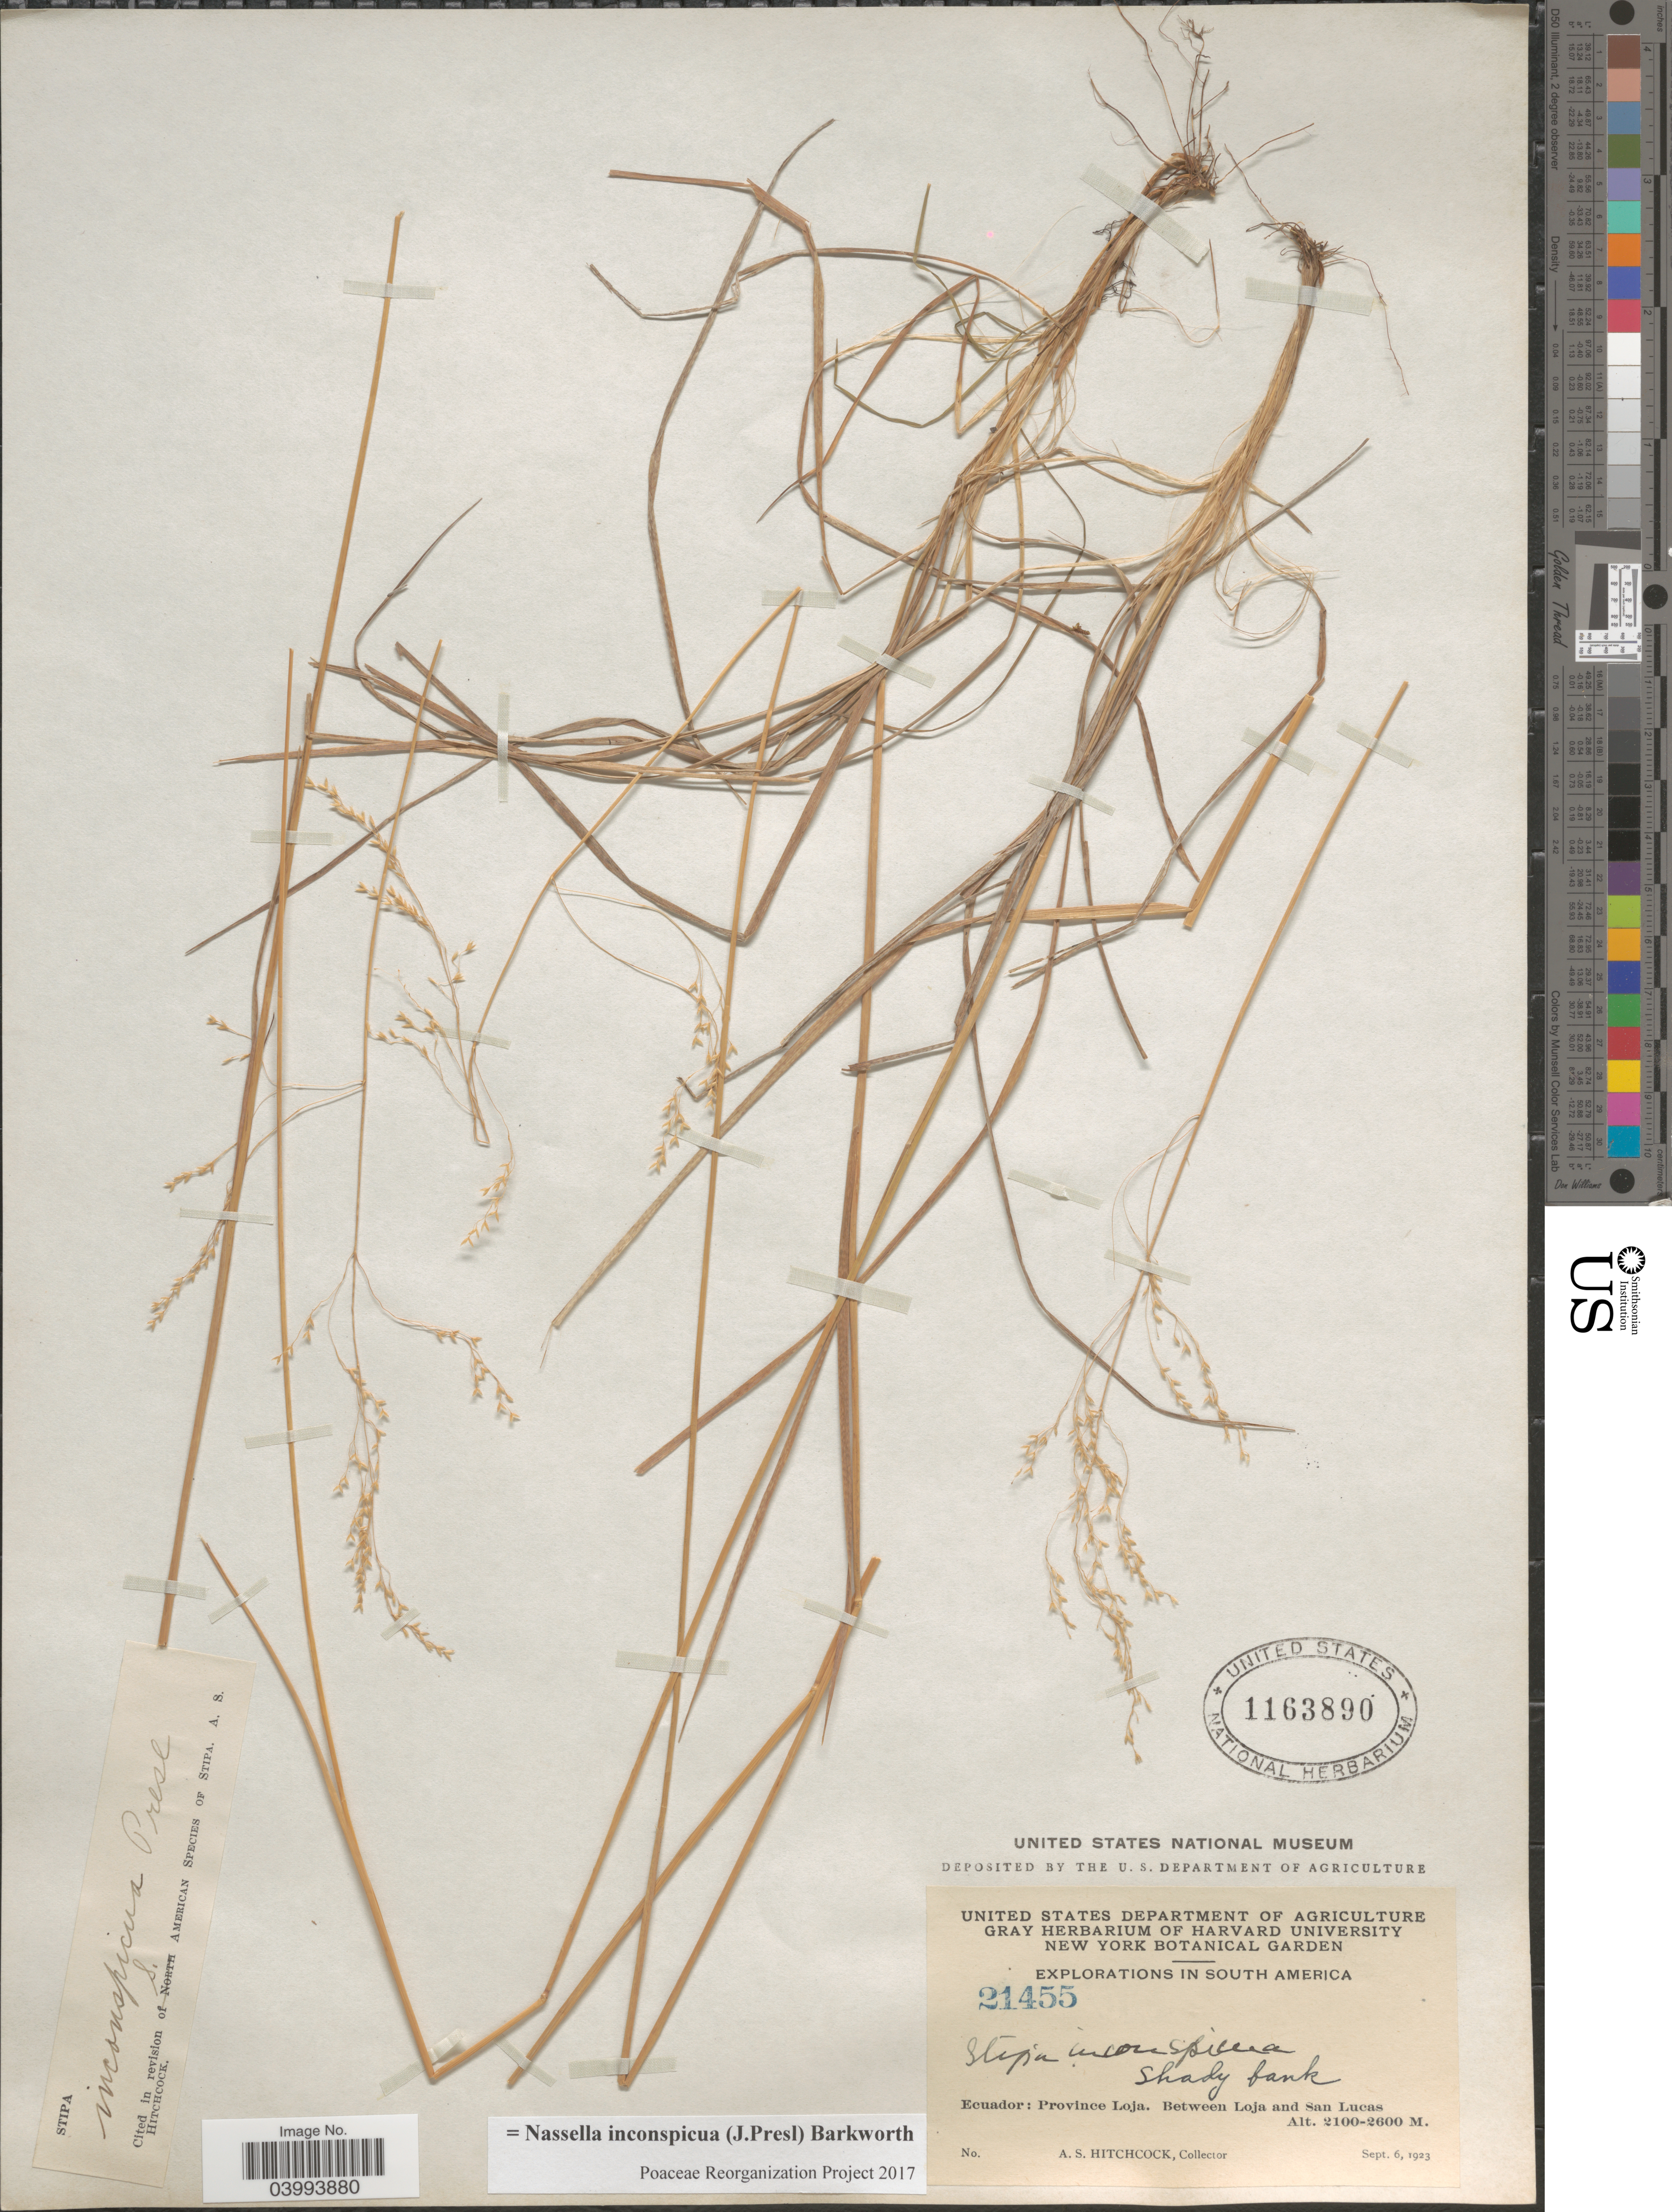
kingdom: Plantae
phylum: Tracheophyta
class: Liliopsida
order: Poales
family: Poaceae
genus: Nassella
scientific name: Nassella inconspicua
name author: (J. Presl) Barkworth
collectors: A. S. Hitchcock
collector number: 21455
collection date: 1923-09-06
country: Ecuador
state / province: Loja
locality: Between Loja and San Lucas.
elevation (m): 2100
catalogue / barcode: US 1163890